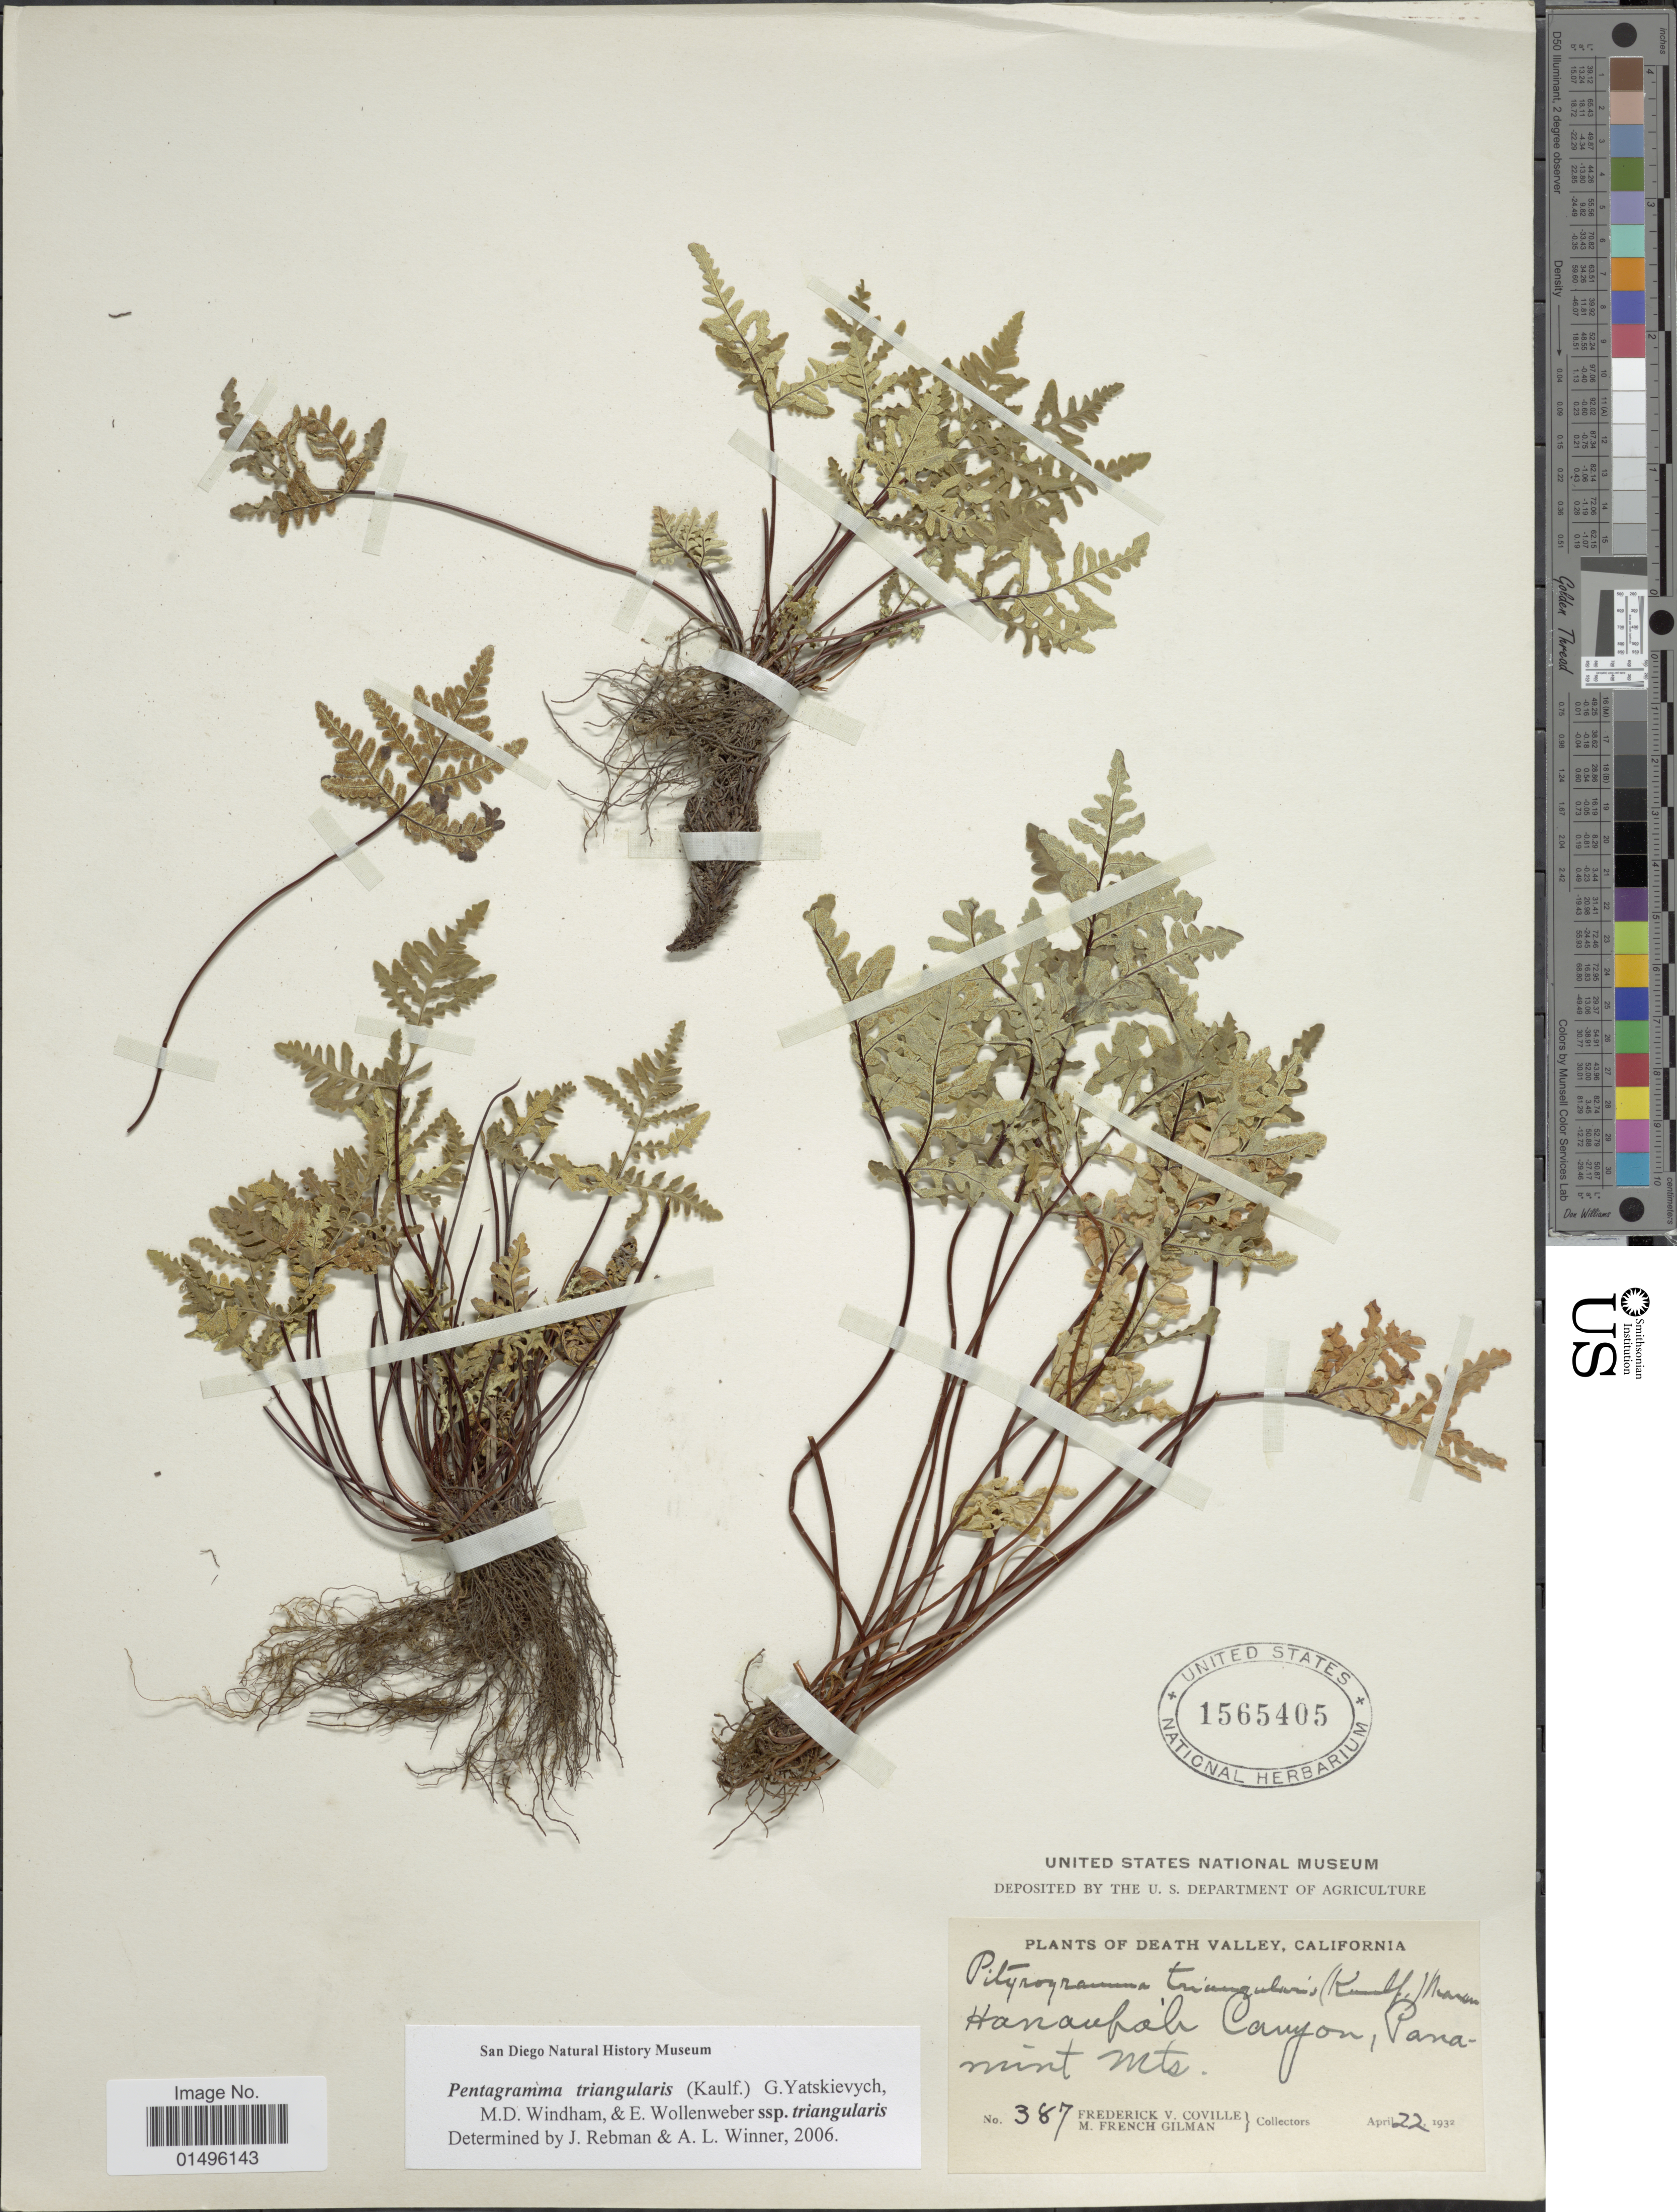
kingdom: Plantae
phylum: Tracheophyta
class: Polypodiopsida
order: Polypodiales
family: Pteridaceae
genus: Pentagramma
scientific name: Pentagramma triangularis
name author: (Kaulf.) Yatsk. et al.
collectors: F. V. Coville & M. F. Gilman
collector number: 387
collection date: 1932-04-22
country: United States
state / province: California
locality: Death Valley, California. Hananfrah Canyon, Panamint Mts.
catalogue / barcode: US 1565405